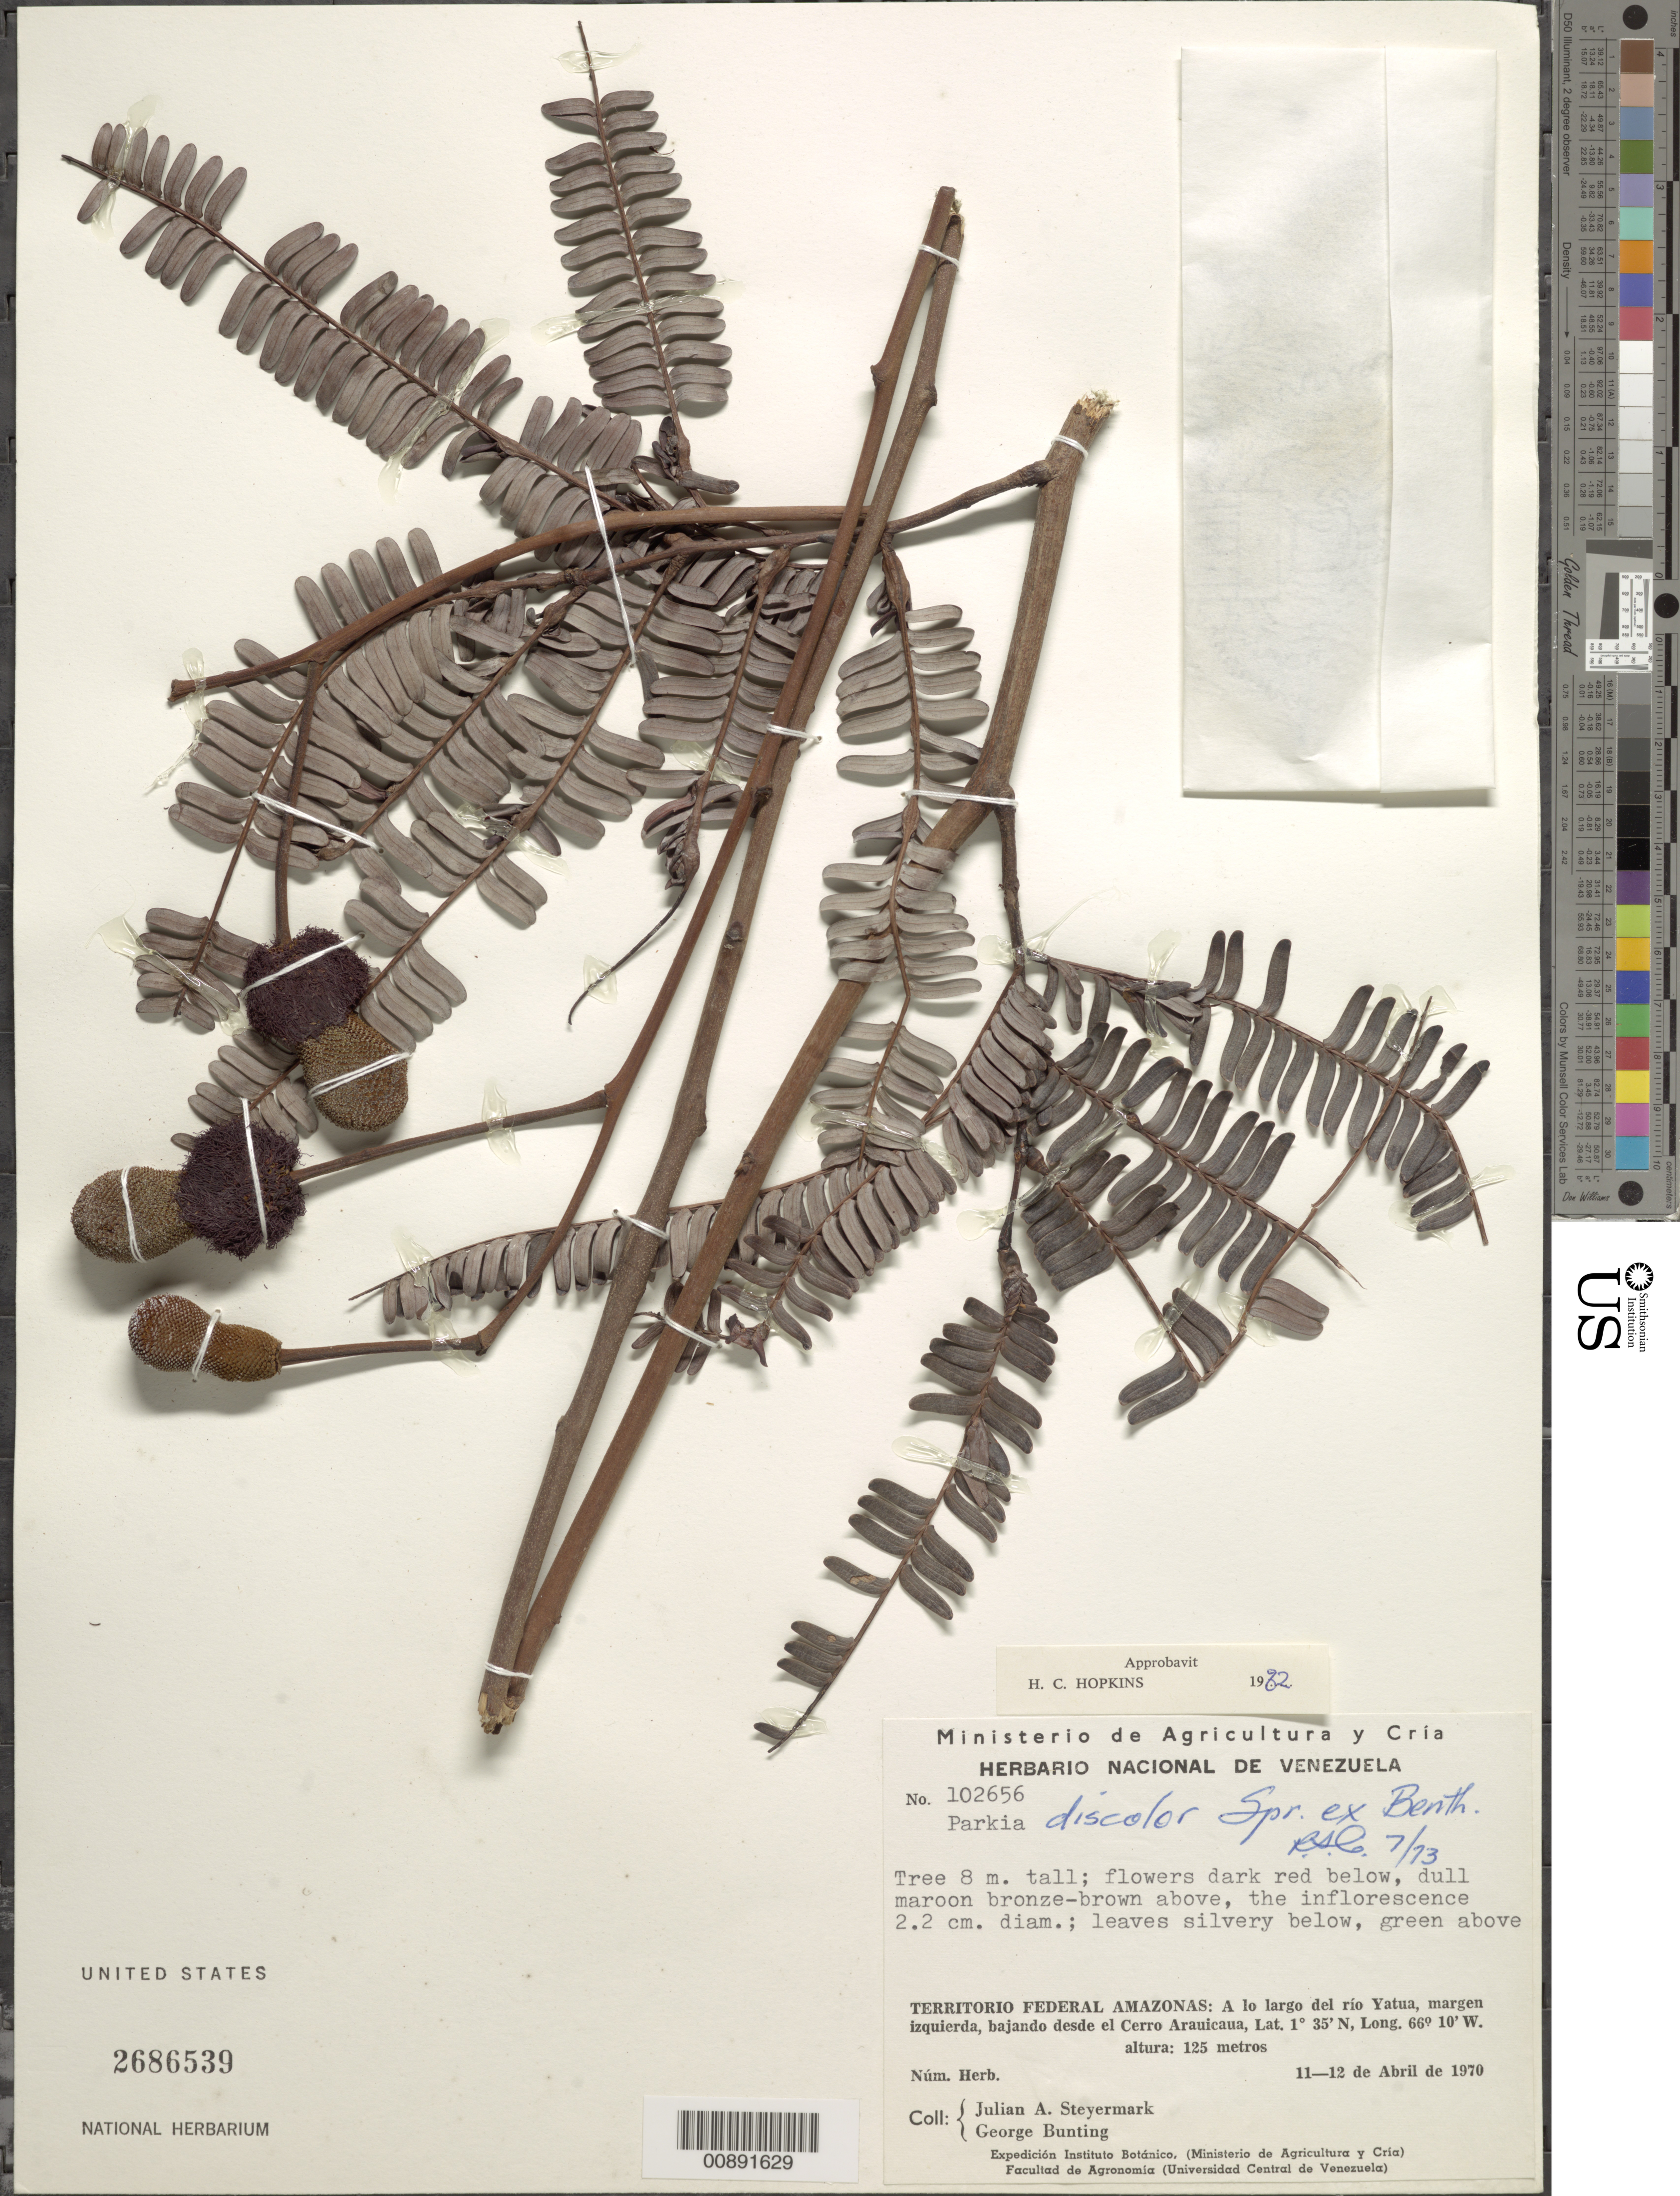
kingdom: Plantae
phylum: Tracheophyta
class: Magnoliopsida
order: Fabales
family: Fabaceae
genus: Parkia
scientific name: Parkia discolor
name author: Spruce ex Benth.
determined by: Hopkins, H. C.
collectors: J. Steyermark & G. S. Bunting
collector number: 102656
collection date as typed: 11-Apr-70 to 12-Apr-70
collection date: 1970-04-11/1970-04-12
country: Venezuela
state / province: Amazonas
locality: Río Yatua, bajando desde el Cerro Araicaua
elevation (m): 125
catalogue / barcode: US 2686539